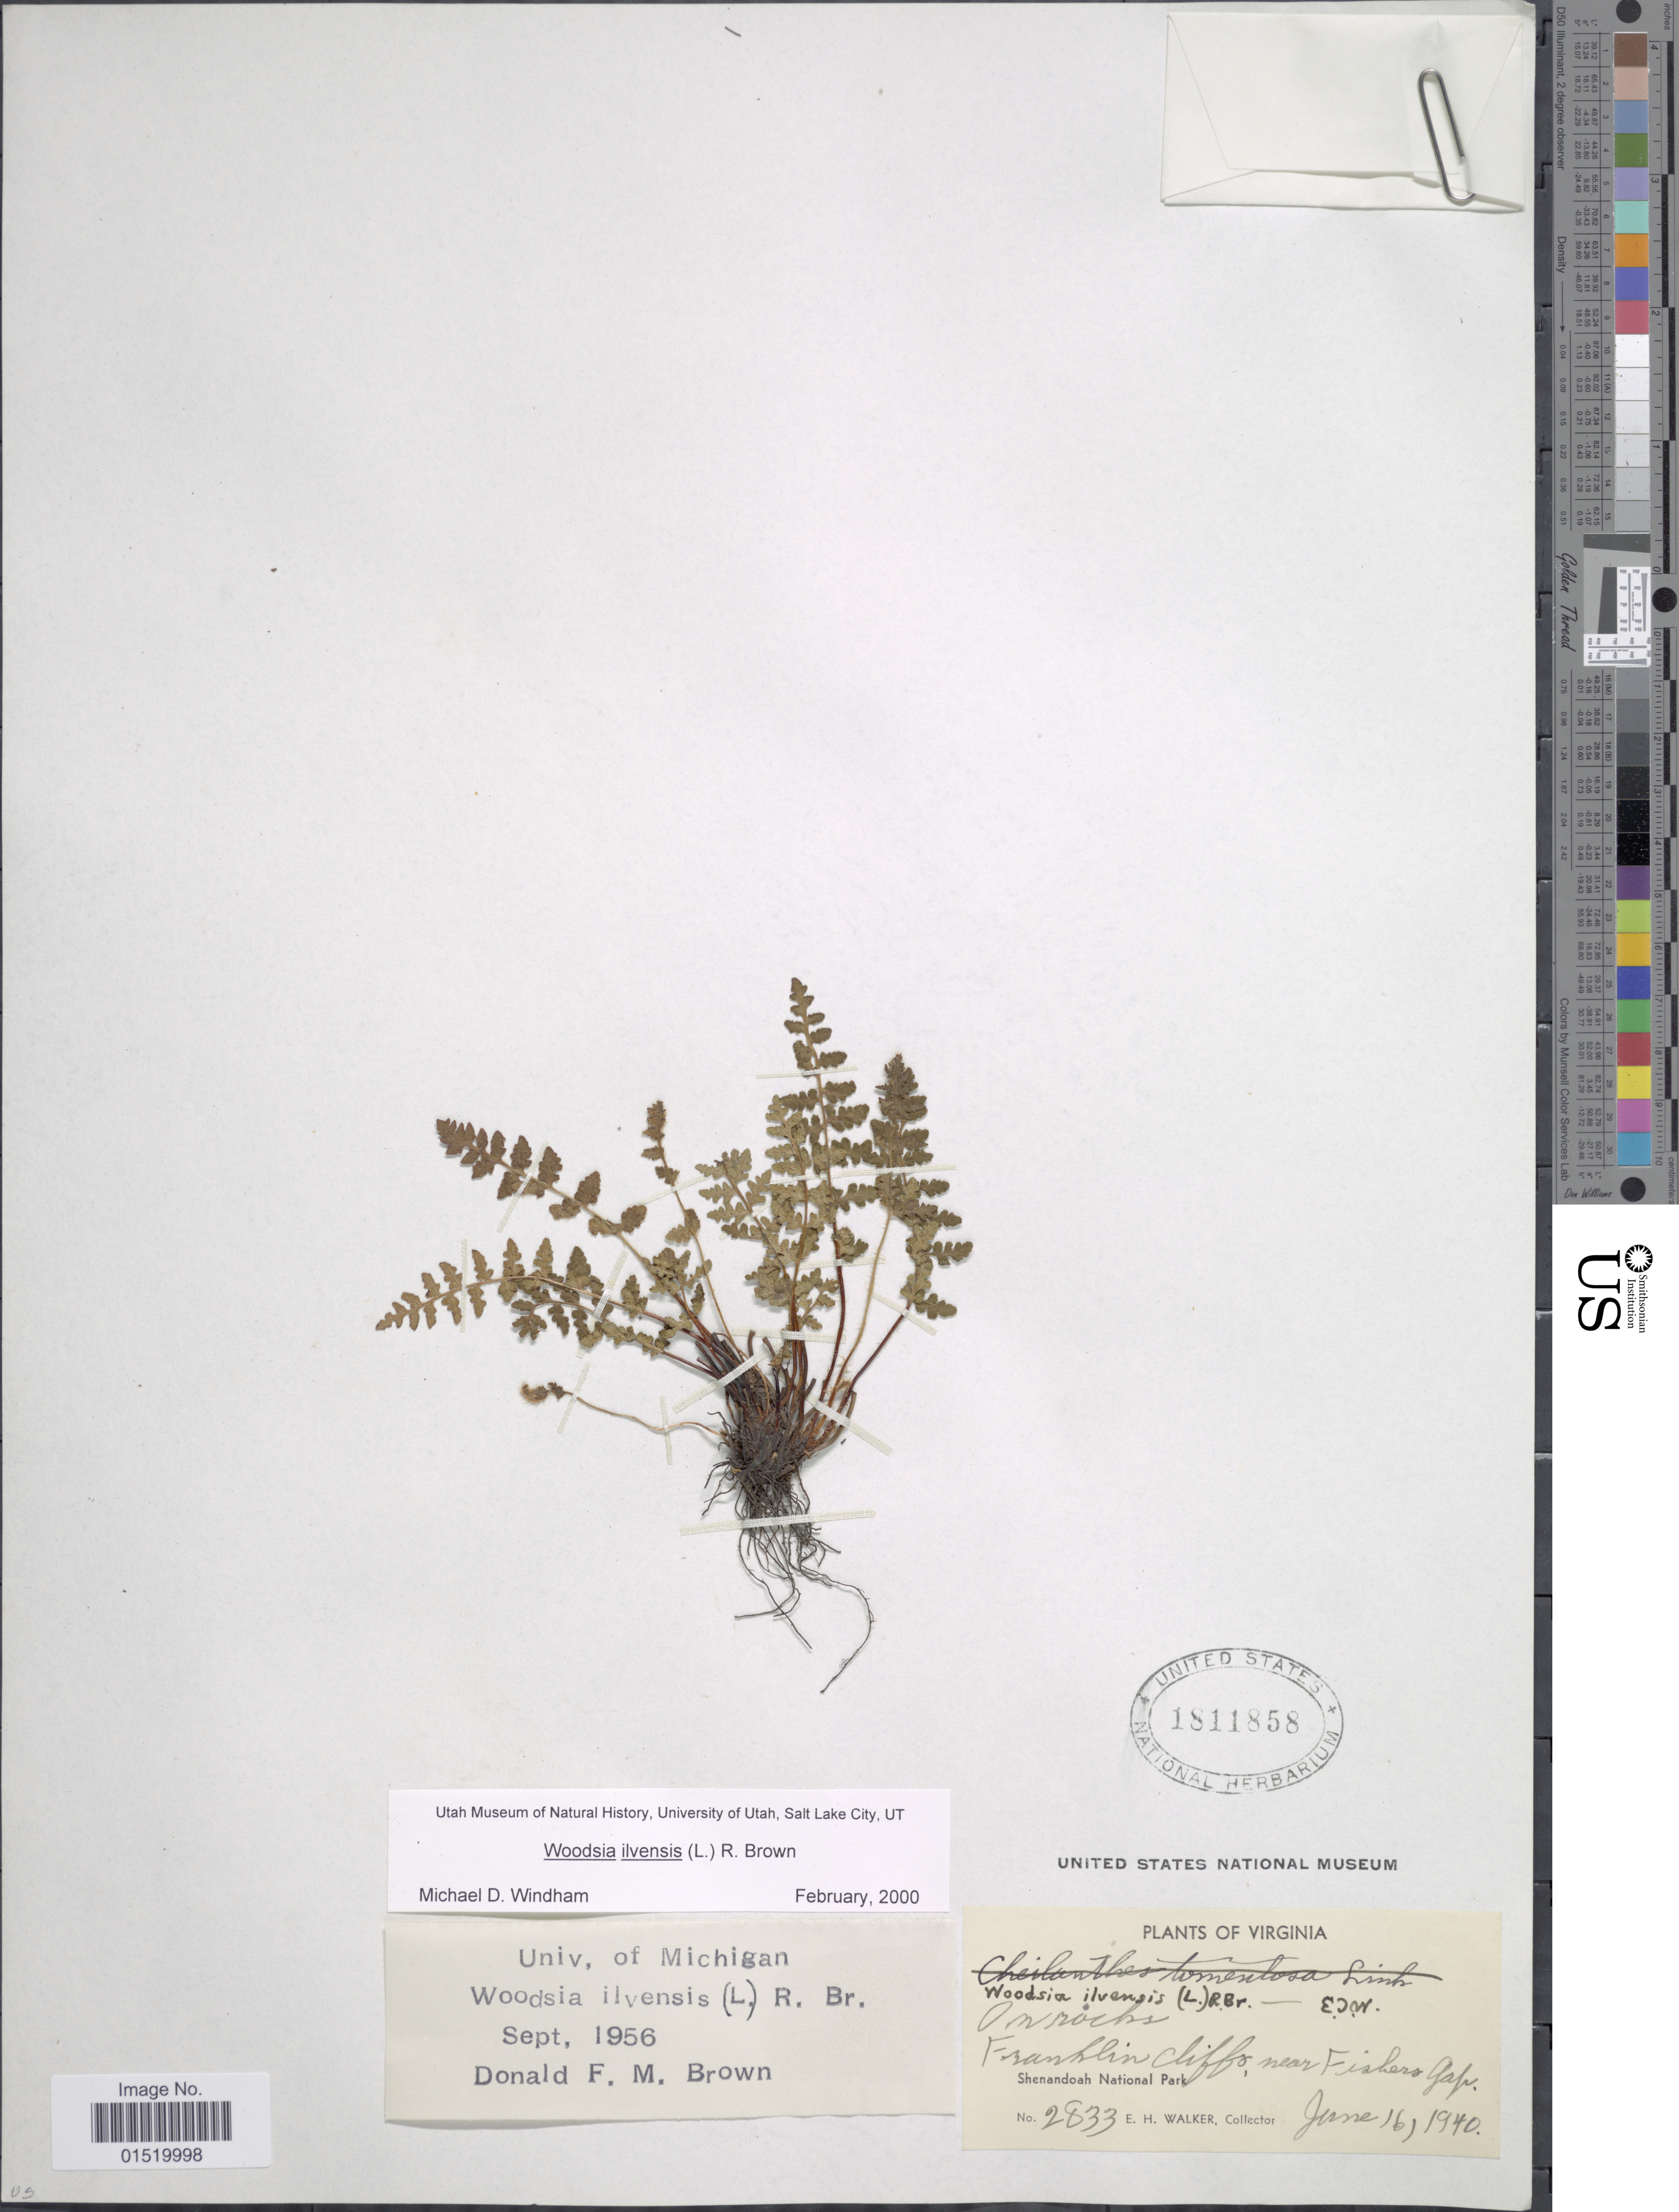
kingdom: Plantae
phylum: Tracheophyta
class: Polypodiopsida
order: Polypodiales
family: Woodsiaceae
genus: Woodsia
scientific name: Woodsia ilvensis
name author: (L.) R. Br.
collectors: E. H. Walker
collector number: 2833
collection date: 1940-06-16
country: United States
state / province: Virginia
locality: On rocks Franklin Cliffs near Fishers Gap, Shenandoah National Park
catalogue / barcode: US 1811858